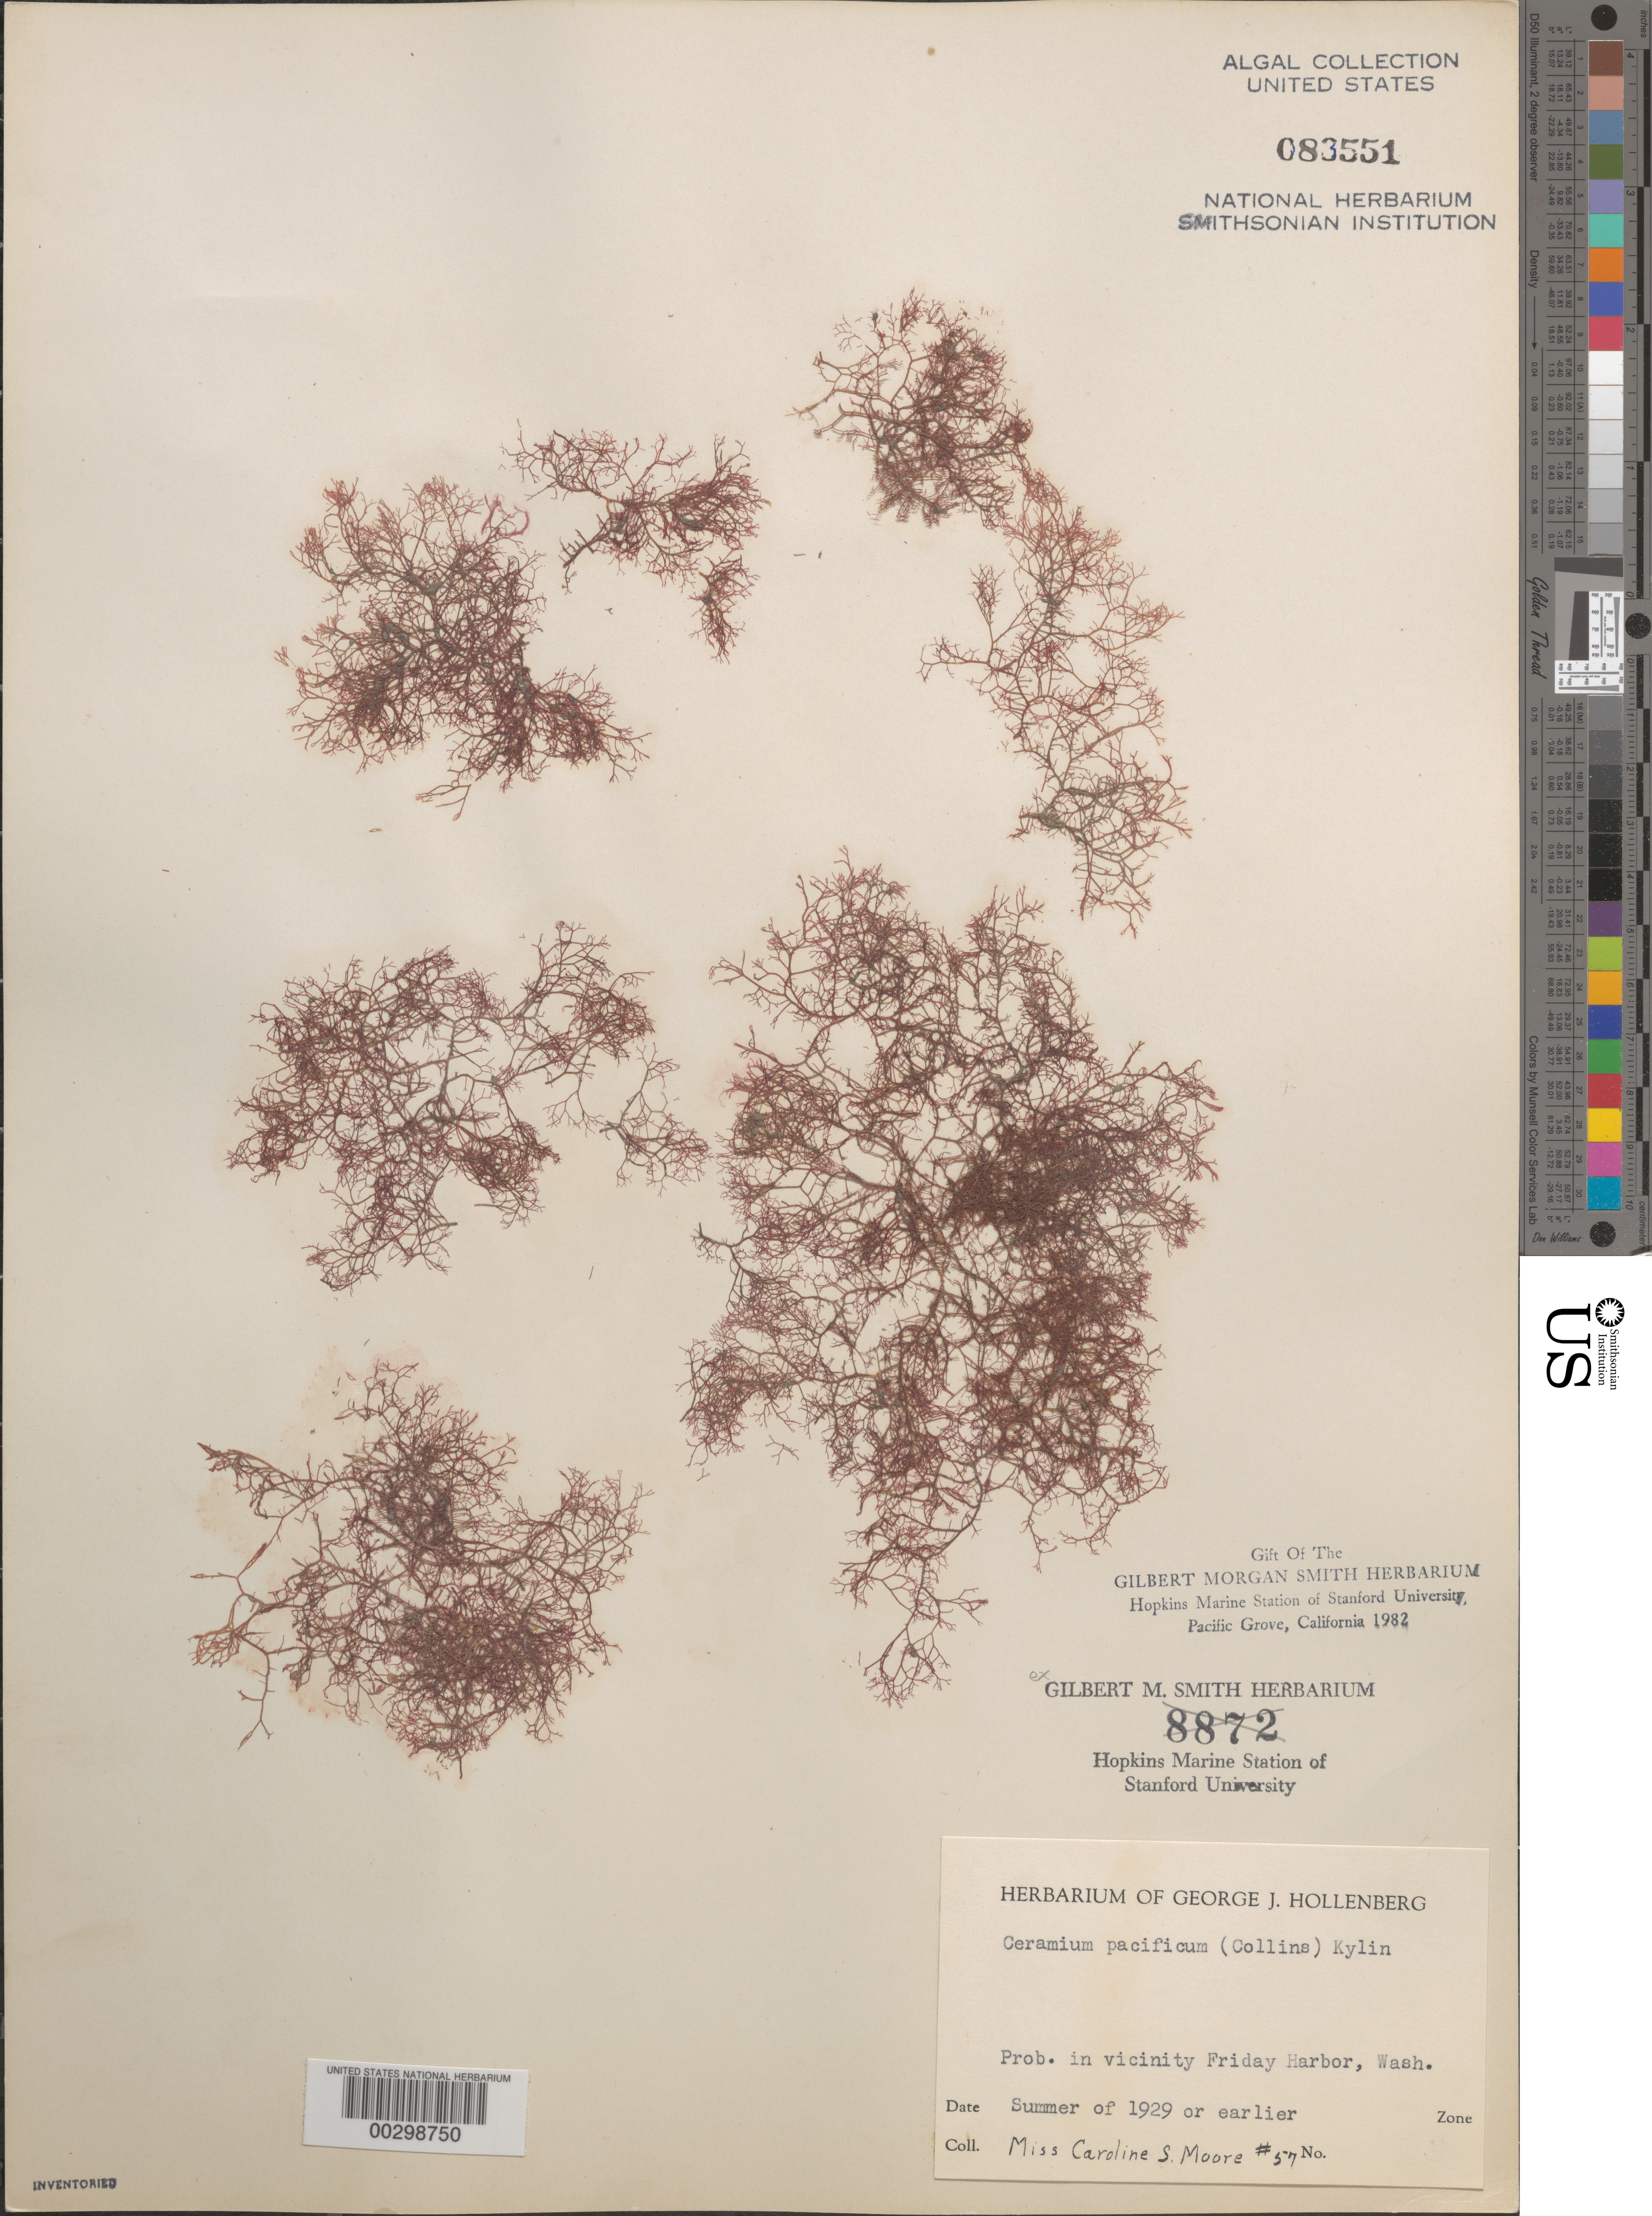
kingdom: Plantae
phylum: Rhodophyta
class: Florideophyceae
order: Ceramiales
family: Ceramiaceae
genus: Ceramium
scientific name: Ceramium pacificum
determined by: Hollenberg, George J.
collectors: C. Moore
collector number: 57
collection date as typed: Sum 1929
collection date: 1929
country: United States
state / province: Washington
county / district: San Juan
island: San Juan Island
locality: Probably Friday Harbor area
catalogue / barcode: US 83551